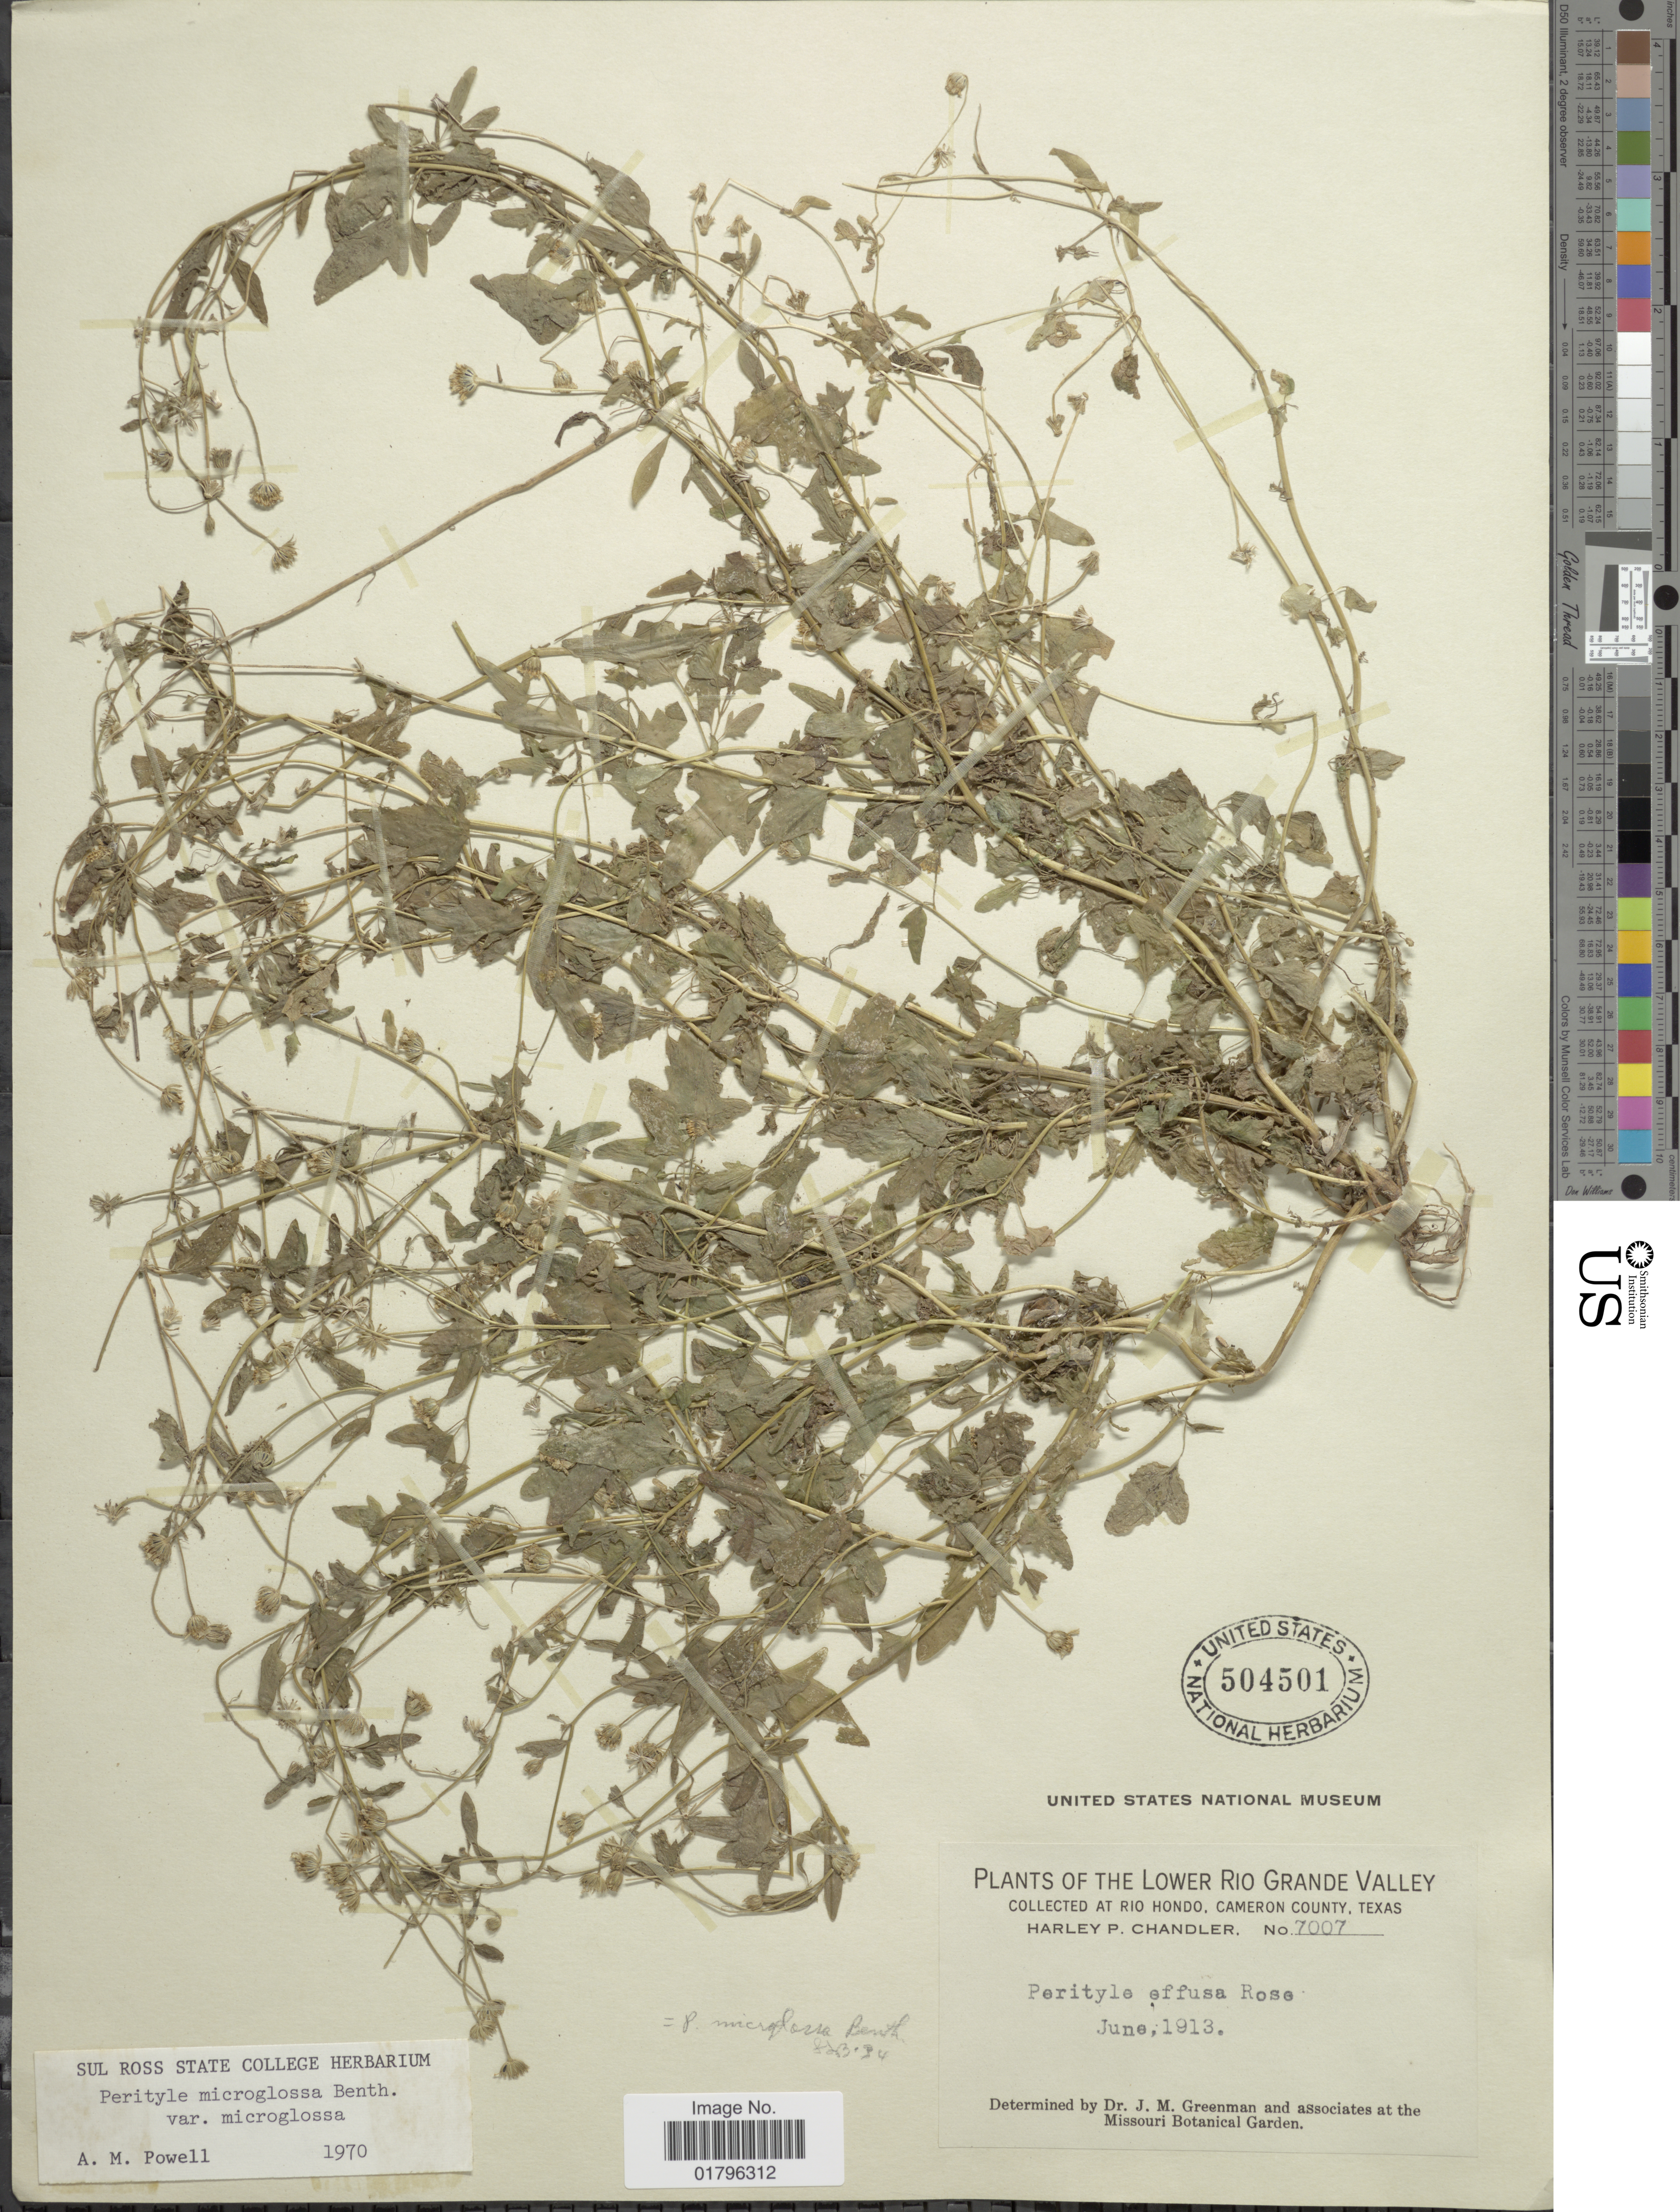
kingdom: Plantae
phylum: Tracheophyta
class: Magnoliopsida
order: Asterales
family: Asteraceae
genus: Perityle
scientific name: Perityle microglossa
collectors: H. Chandler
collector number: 7007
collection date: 1913-06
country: United States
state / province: Texas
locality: Lower Rio Grande Valley, Rio Hondo, Cameron County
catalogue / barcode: US 504501